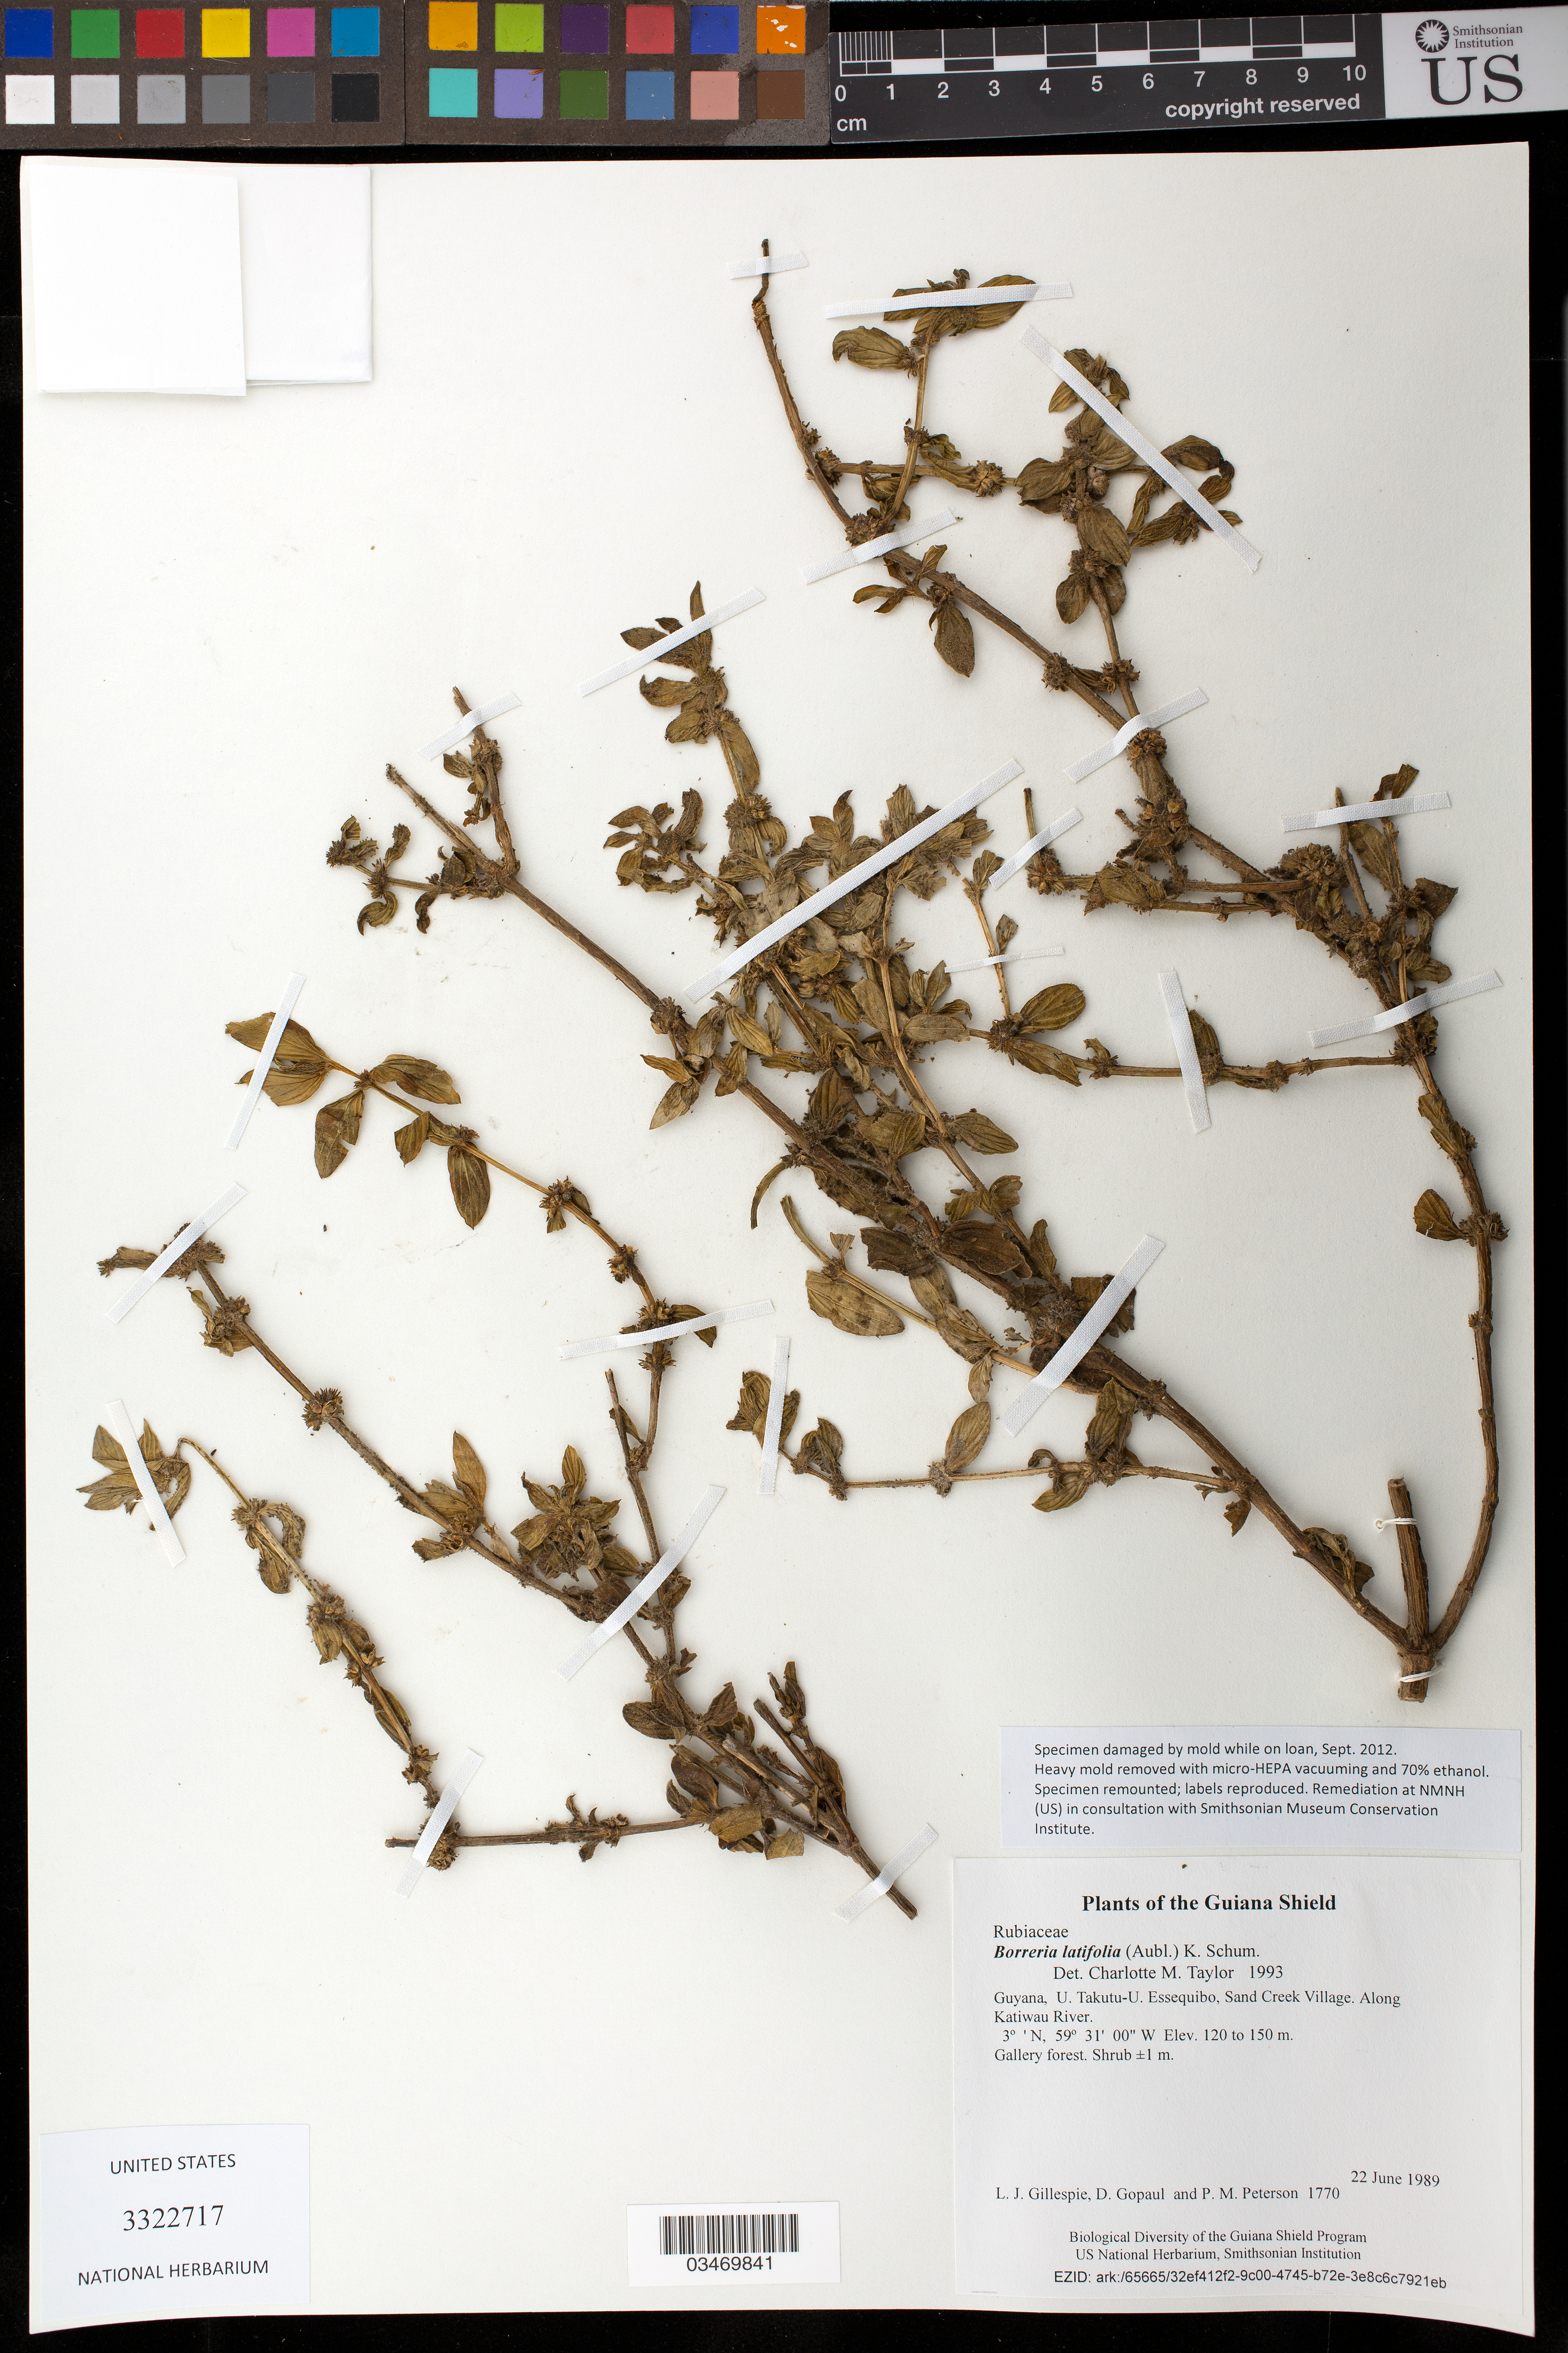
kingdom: Plantae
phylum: Tracheophyta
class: Magnoliopsida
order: Gentianales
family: Rubiaceae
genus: Borreria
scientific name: Borreria latifolia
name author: (Aubl.) K. Schum.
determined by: Taylor, Charlotte M.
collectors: L. J. Gillespie, D. Gopaul & P. M. Peterson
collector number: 1770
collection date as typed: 22 June 1989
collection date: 1989-06-22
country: Guyana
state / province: U. Takutu-U. Essequibo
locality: Sand Creek Village. Along Katiwau River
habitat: Gallery forest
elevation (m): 120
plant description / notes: Distribution: Specimen damaged by mold while on loan, Sept. 2012. Heavy mold removed with micro-HEPA vacuuming and 70% ethanol. Specimen remounted; labels reproduced. Remediation at NMNH (US) in consultation with Smithsonian Museum Conservation Institute.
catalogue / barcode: US 3322717